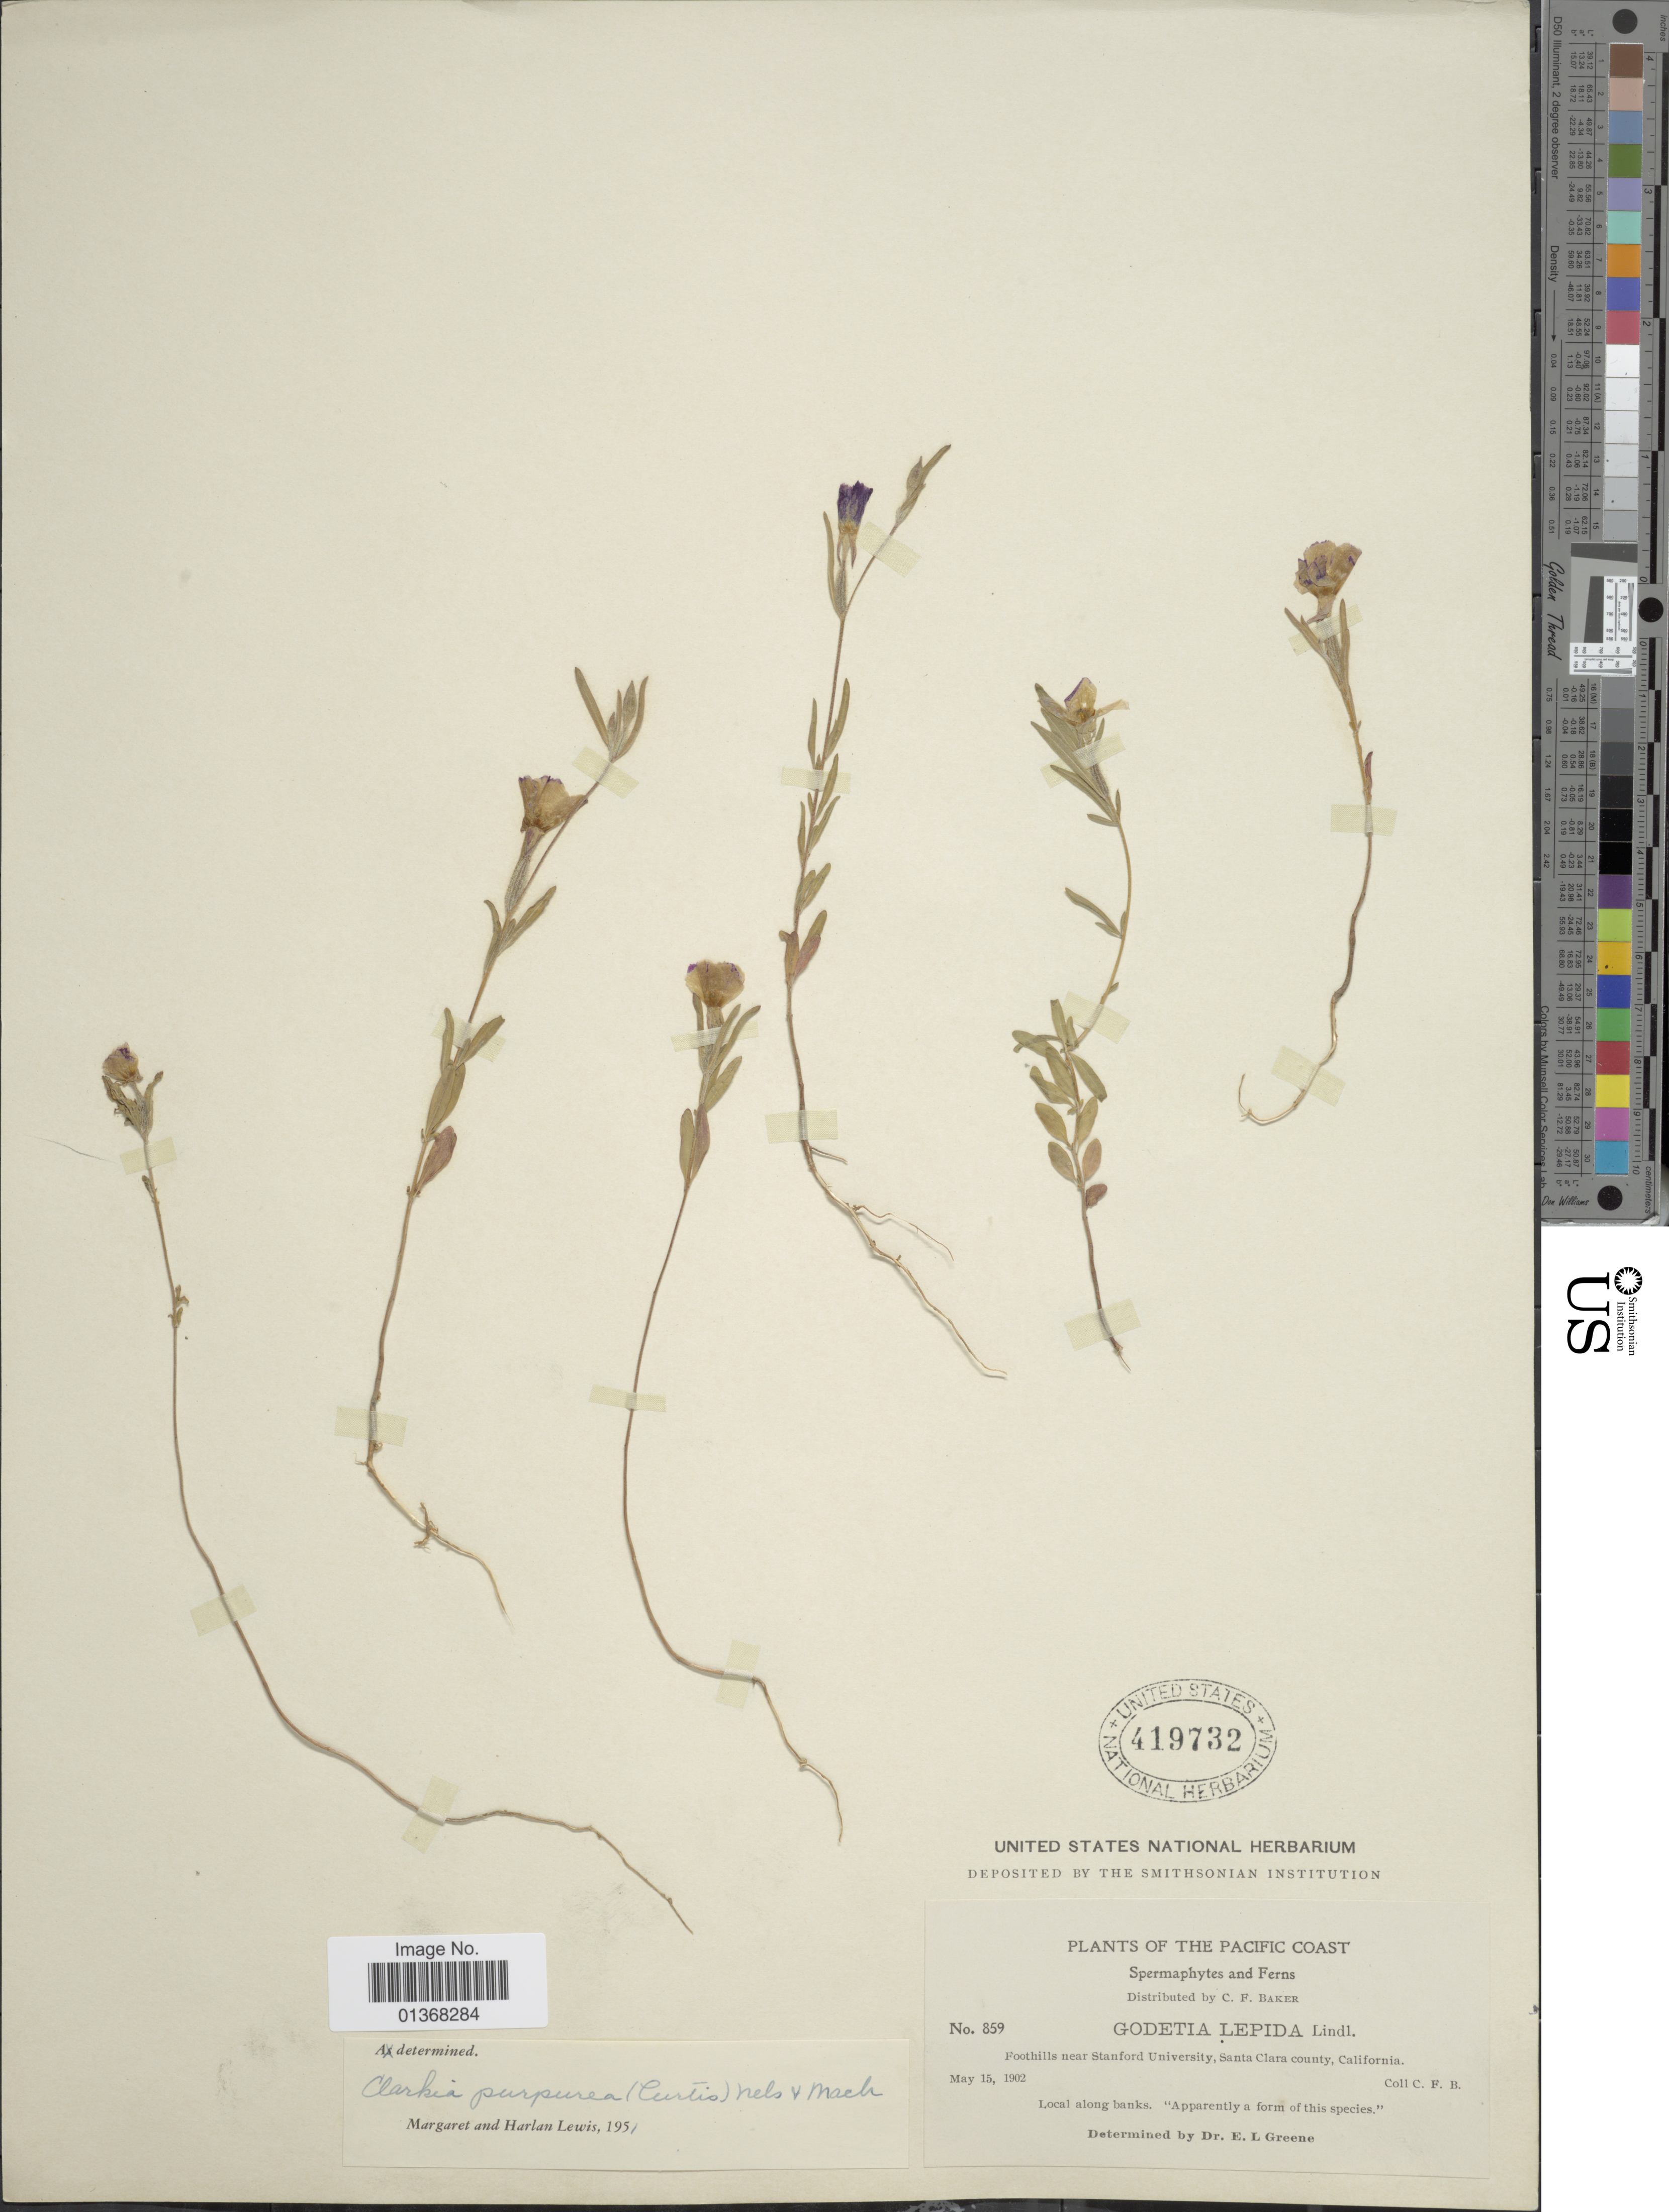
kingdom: Plantae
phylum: Tracheophyta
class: Magnoliopsida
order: Myrtales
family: Onagraceae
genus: Clarkia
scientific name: Clarkia purpurea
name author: (Curtis) A. Nelson & J.F. Macbr.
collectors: C. F. Baker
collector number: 859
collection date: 1902-05-15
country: United States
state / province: California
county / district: Santa Clara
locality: The Pacific Coast, Foothills near Stanford University, Santa Clara county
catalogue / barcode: US 419732